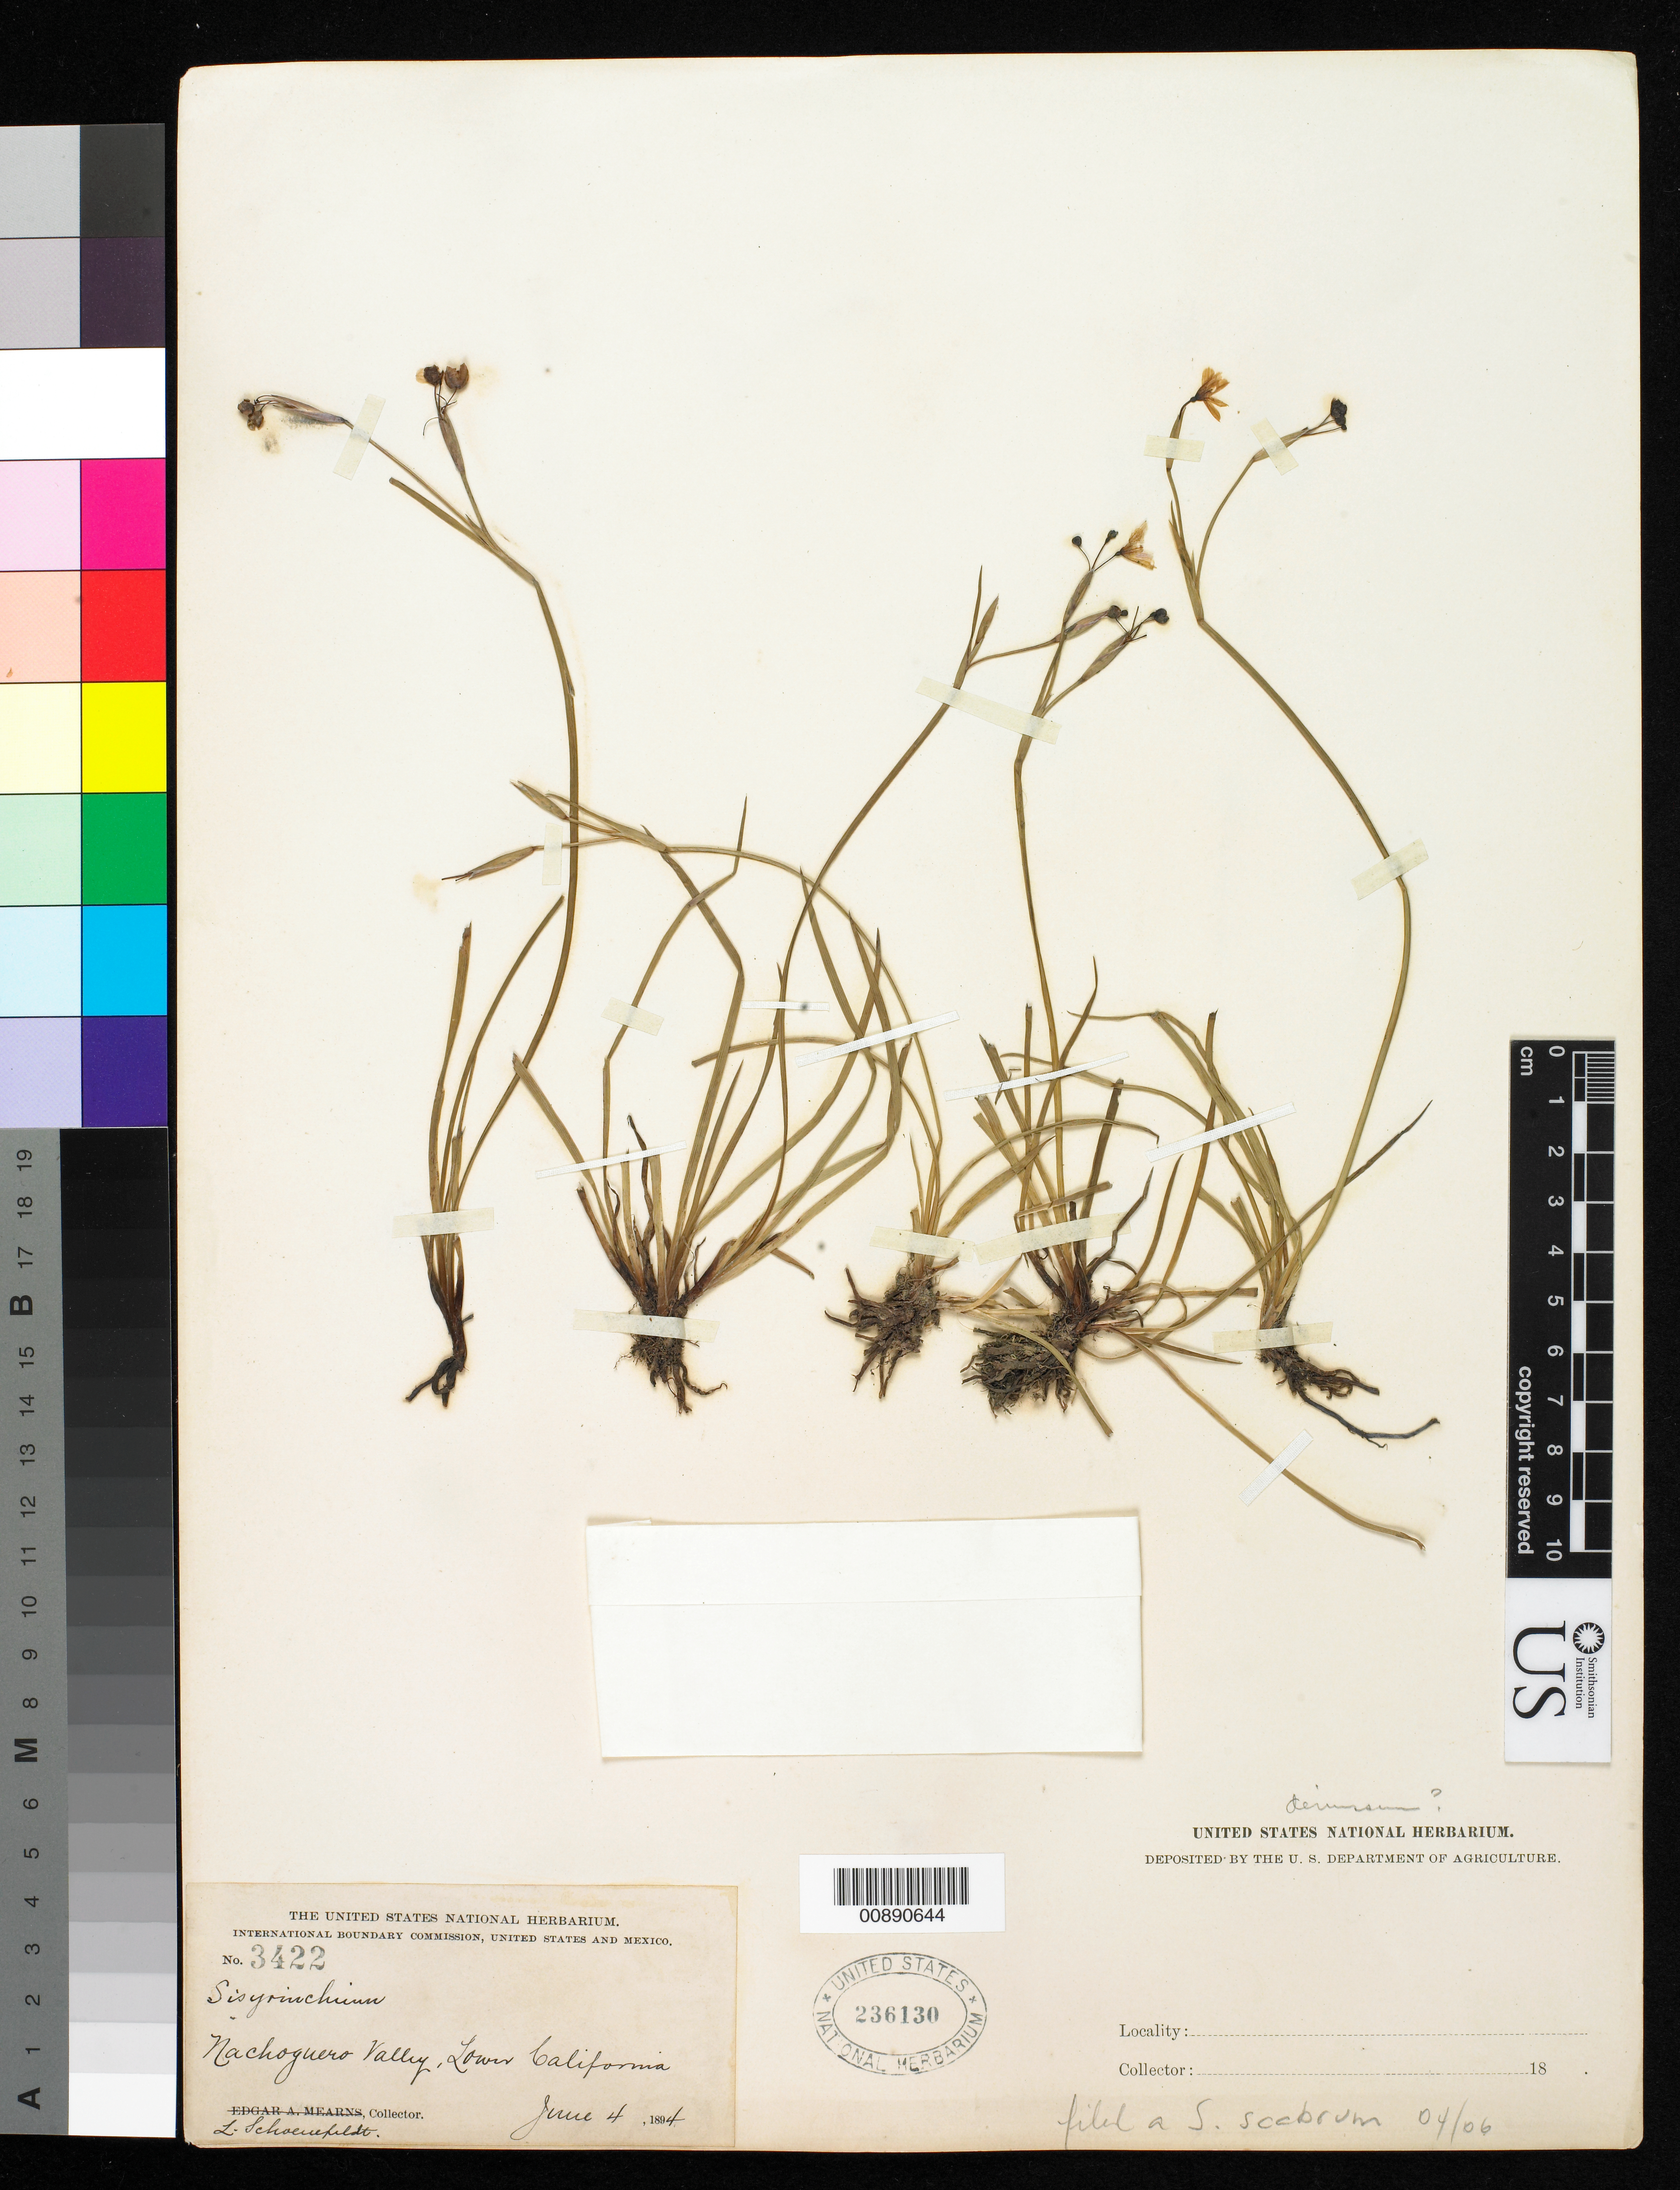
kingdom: Plantae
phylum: Tracheophyta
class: Liliopsida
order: Asparagales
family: Iridaceae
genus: Sisyrinchium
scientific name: Sisyrinchium scabrum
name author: Schltdl. & Cham.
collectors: L. Schoenfeldt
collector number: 3422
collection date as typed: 04 Jun 1894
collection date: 1894-06-04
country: Mexico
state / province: Baja California Norte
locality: Nachoguero Valley, Baja California.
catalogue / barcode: US 236130